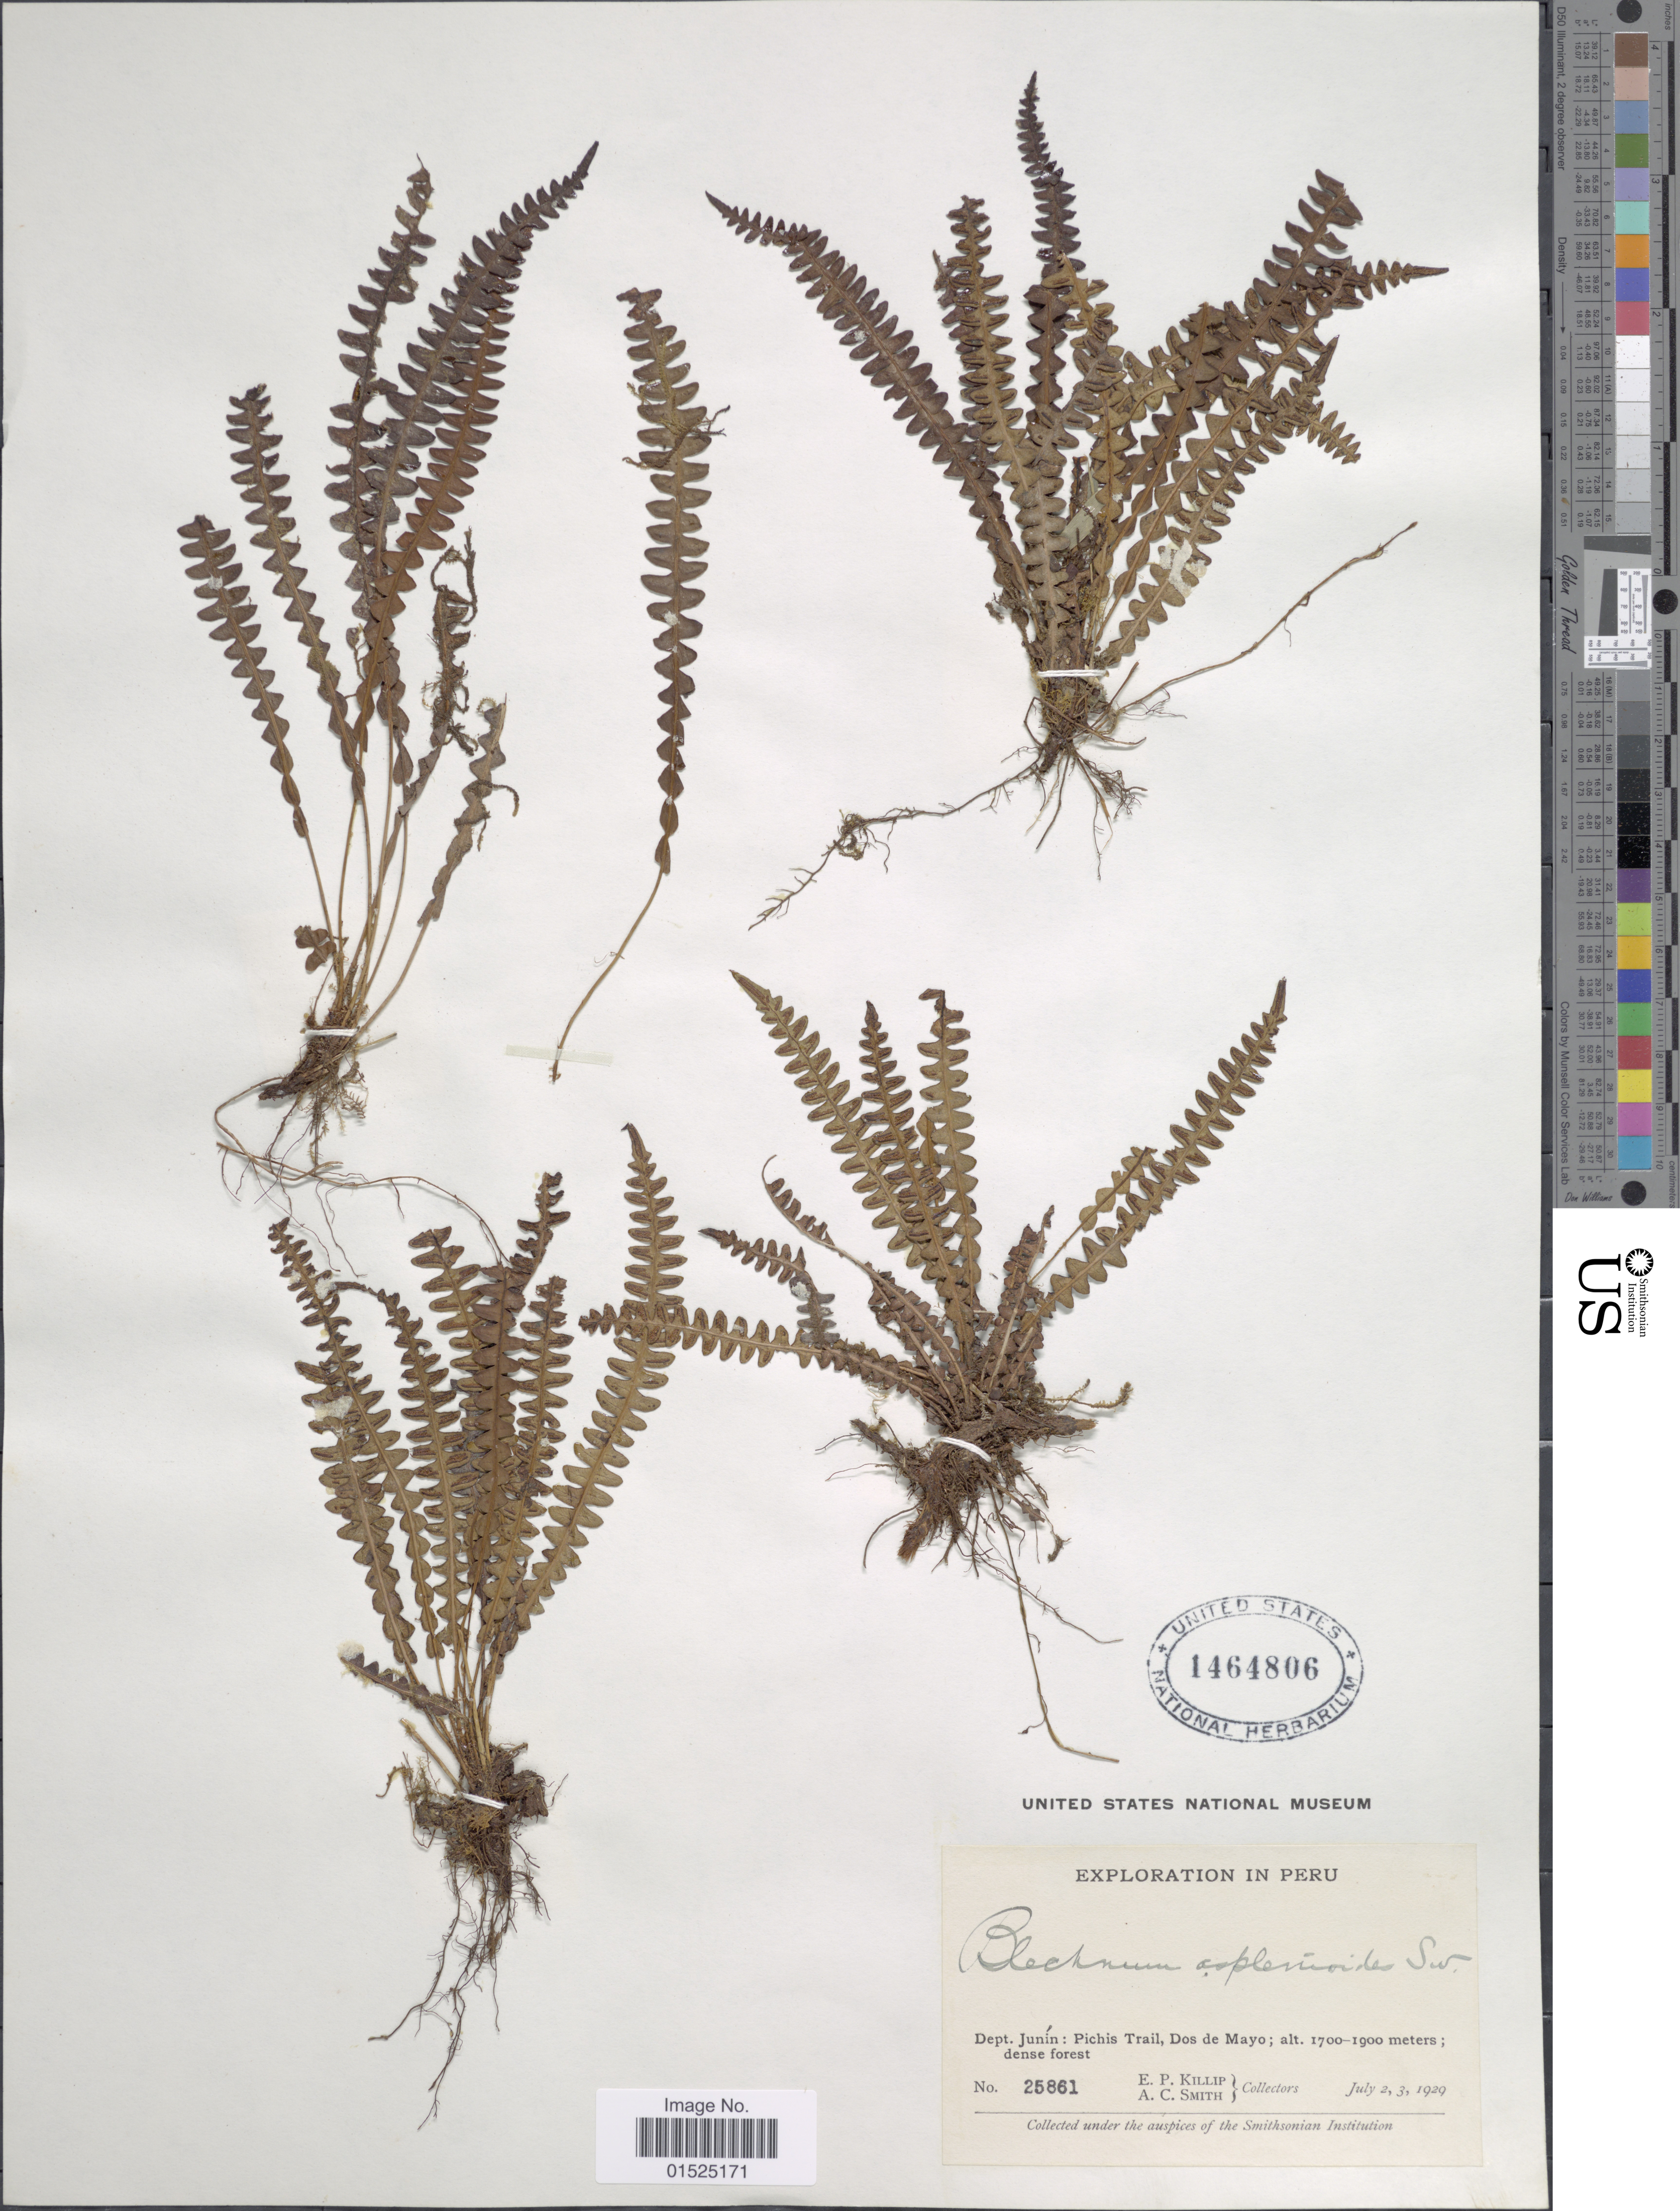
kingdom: Plantae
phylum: Tracheophyta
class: Polypodiopsida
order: Polypodiales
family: Blechnaceae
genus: Blechnum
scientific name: Blechnum asplenioides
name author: Sw.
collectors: E. P. Killip & A. C. Smith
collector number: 25861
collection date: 1929-07-02/1929-07-03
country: Peru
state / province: Junín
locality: Pichis Trail. Dos de Mayo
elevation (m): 1700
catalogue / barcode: US 1464806